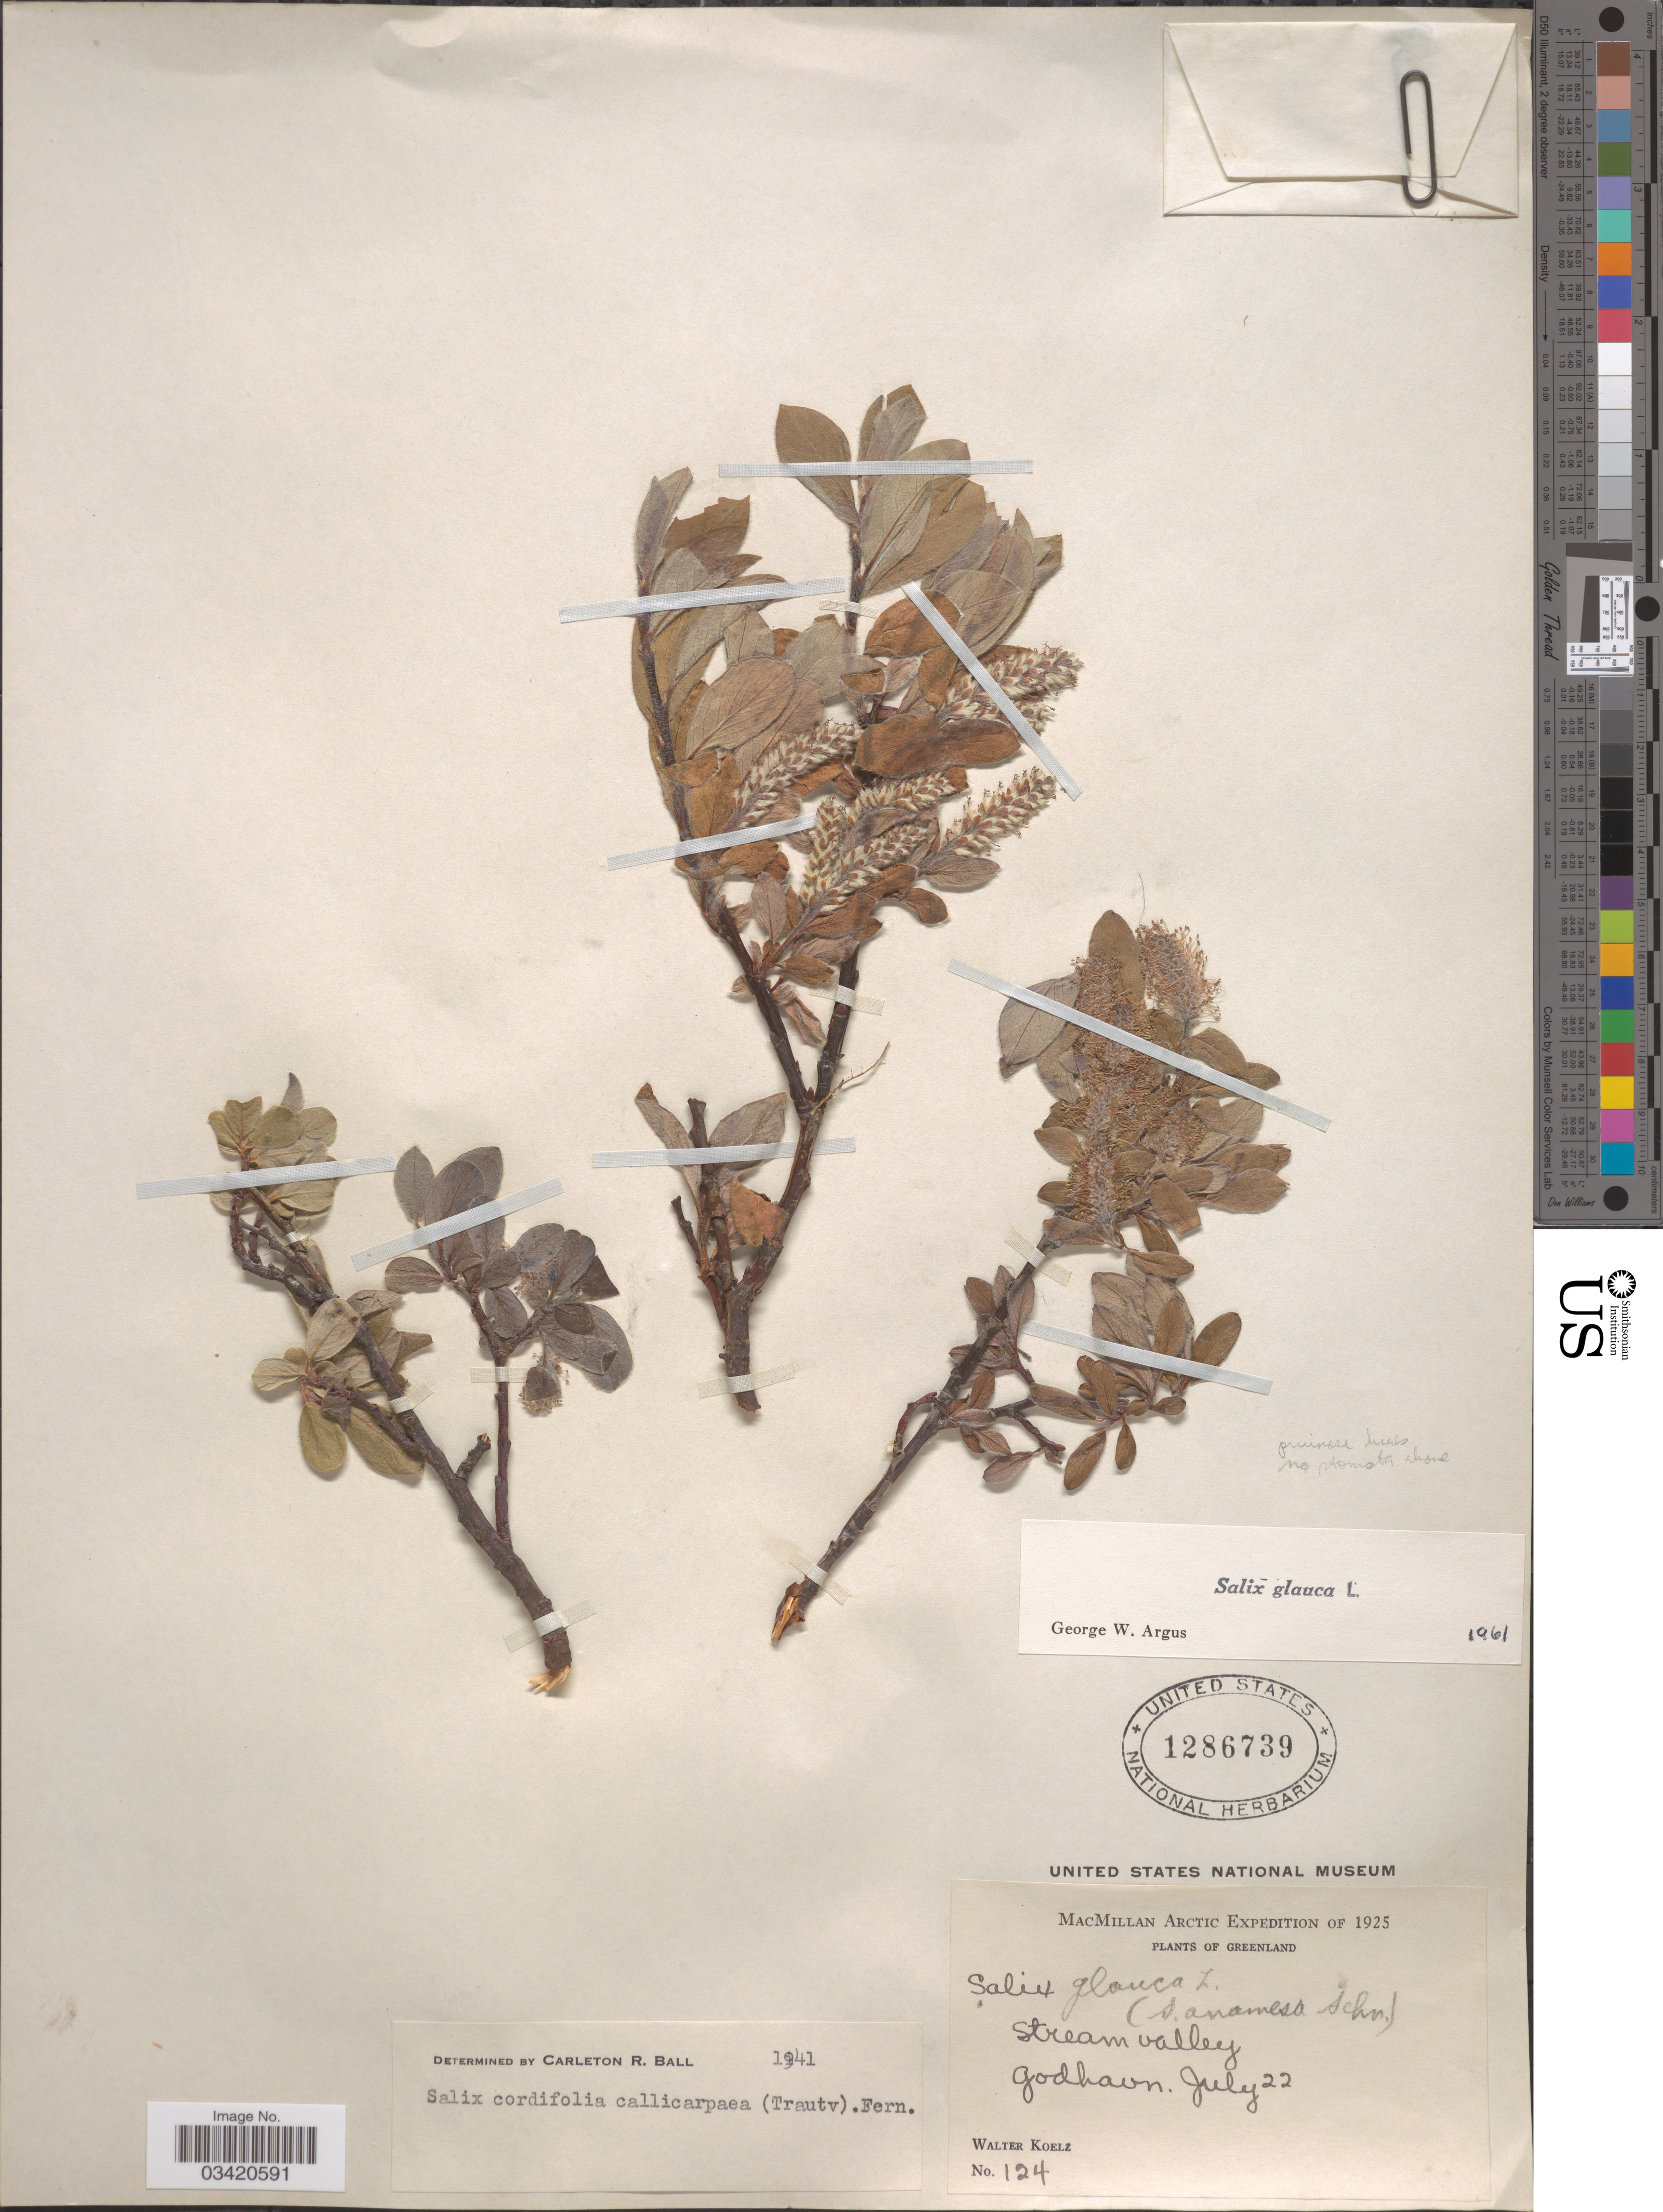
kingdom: Plantae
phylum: Tracheophyta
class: Magnoliopsida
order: Malpighiales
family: Salicaceae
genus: Salix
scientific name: Salix glauca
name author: L.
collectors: W. N. Koelz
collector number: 124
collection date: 1925-07-22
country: Greenland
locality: Arctic. Stream valley. Godhavn.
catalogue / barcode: US 1286739